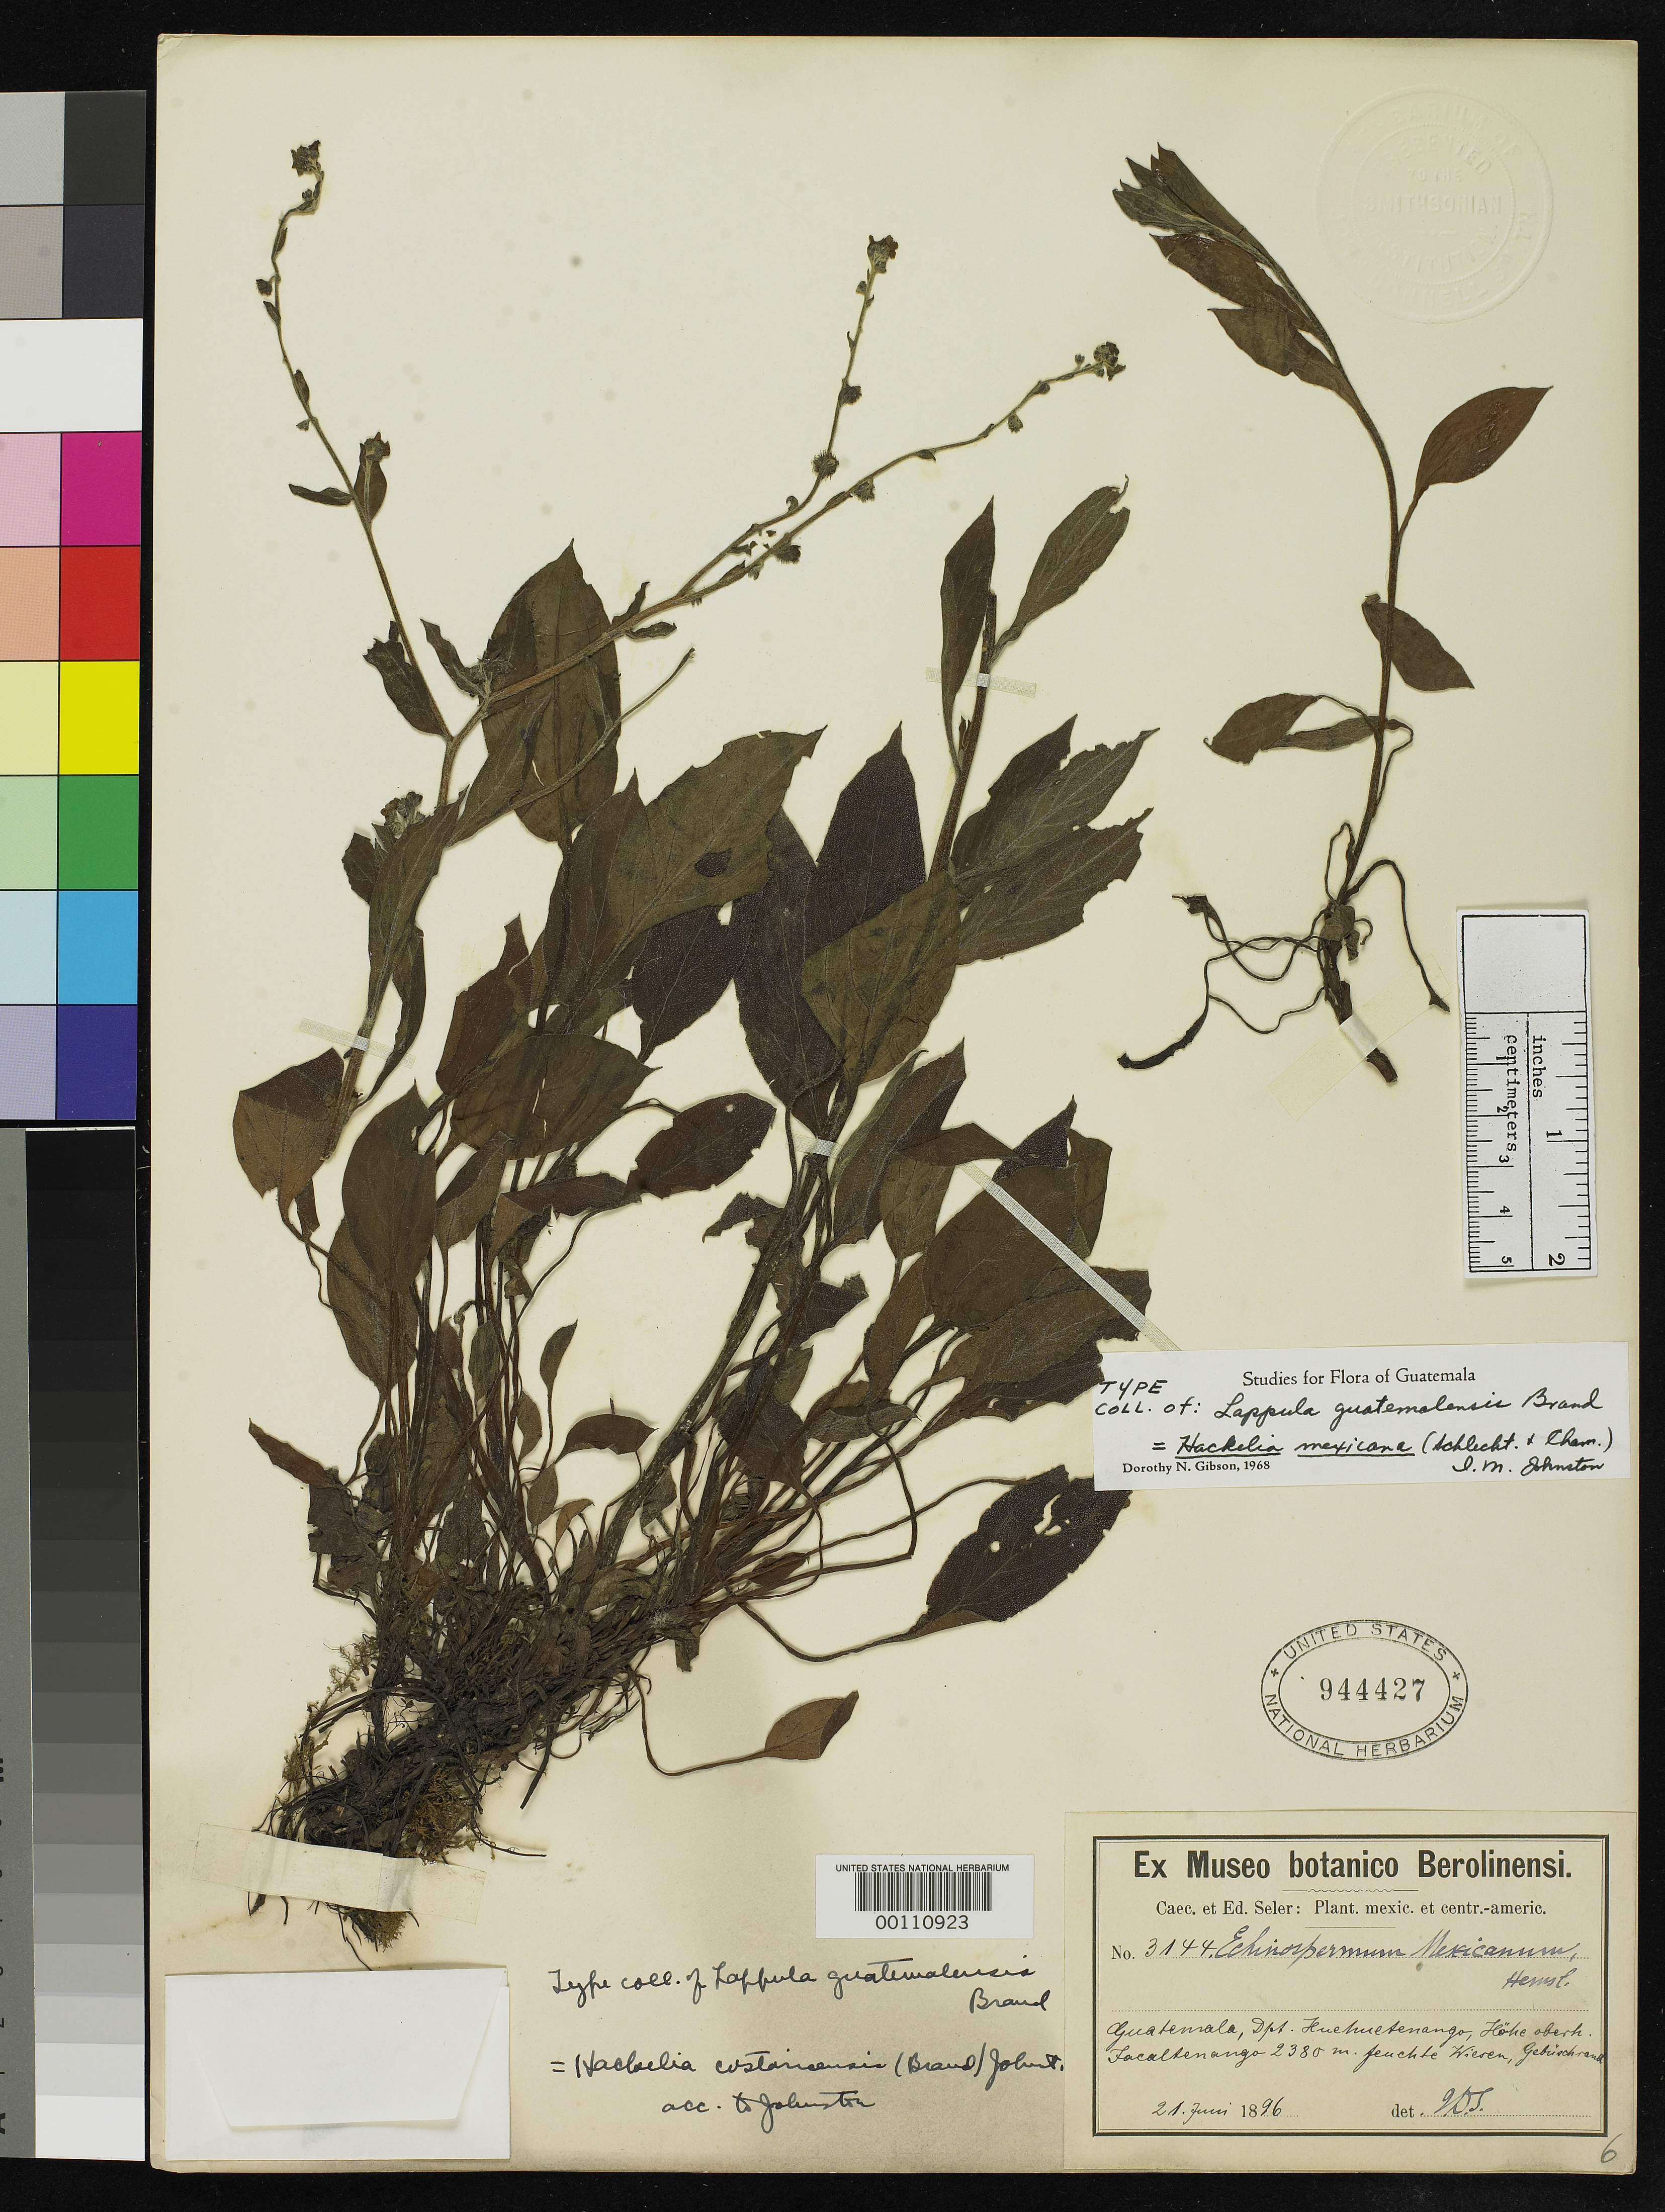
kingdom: Plantae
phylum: Tracheophyta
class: Magnoliopsida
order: Boraginales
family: Boraginaceae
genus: Lappula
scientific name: Lappula guatemalensis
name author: Brand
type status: Syntype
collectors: E. Seler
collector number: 3144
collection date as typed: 21 Jun 1896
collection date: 1896-06-21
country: Guatemala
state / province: Huehuetenango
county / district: Jacaltenango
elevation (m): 2380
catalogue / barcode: US 944427